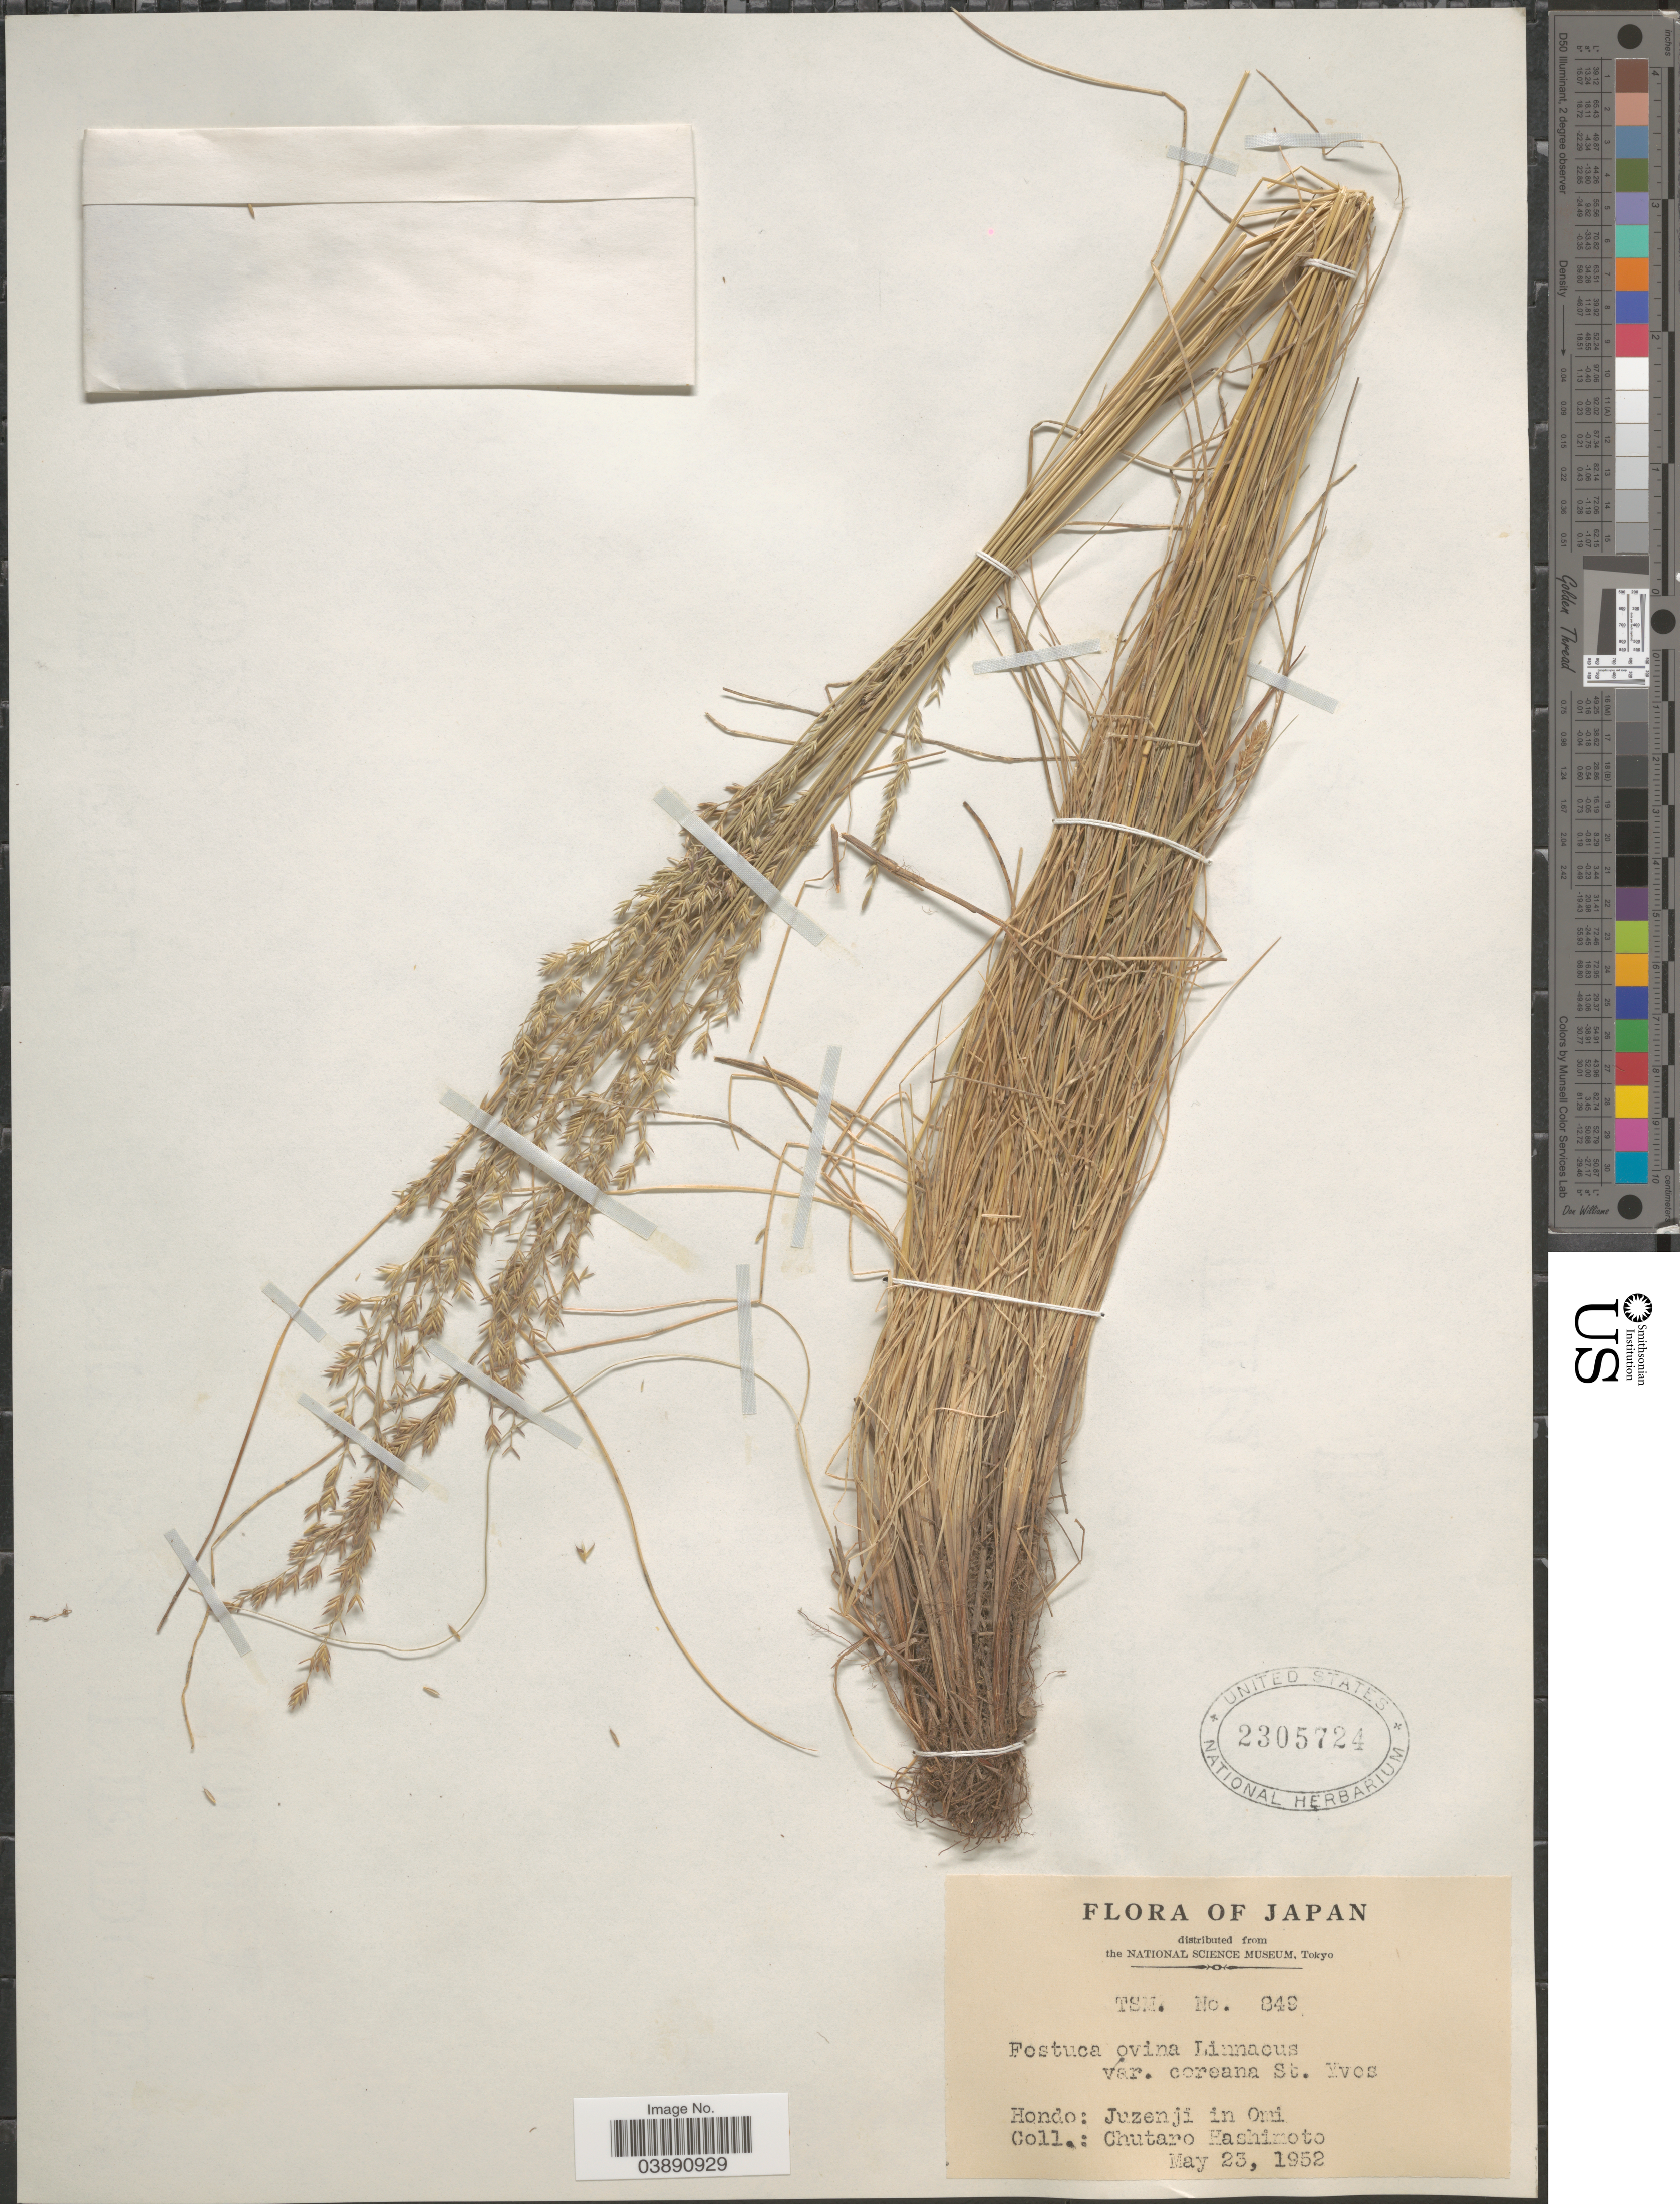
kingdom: Plantae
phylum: Tracheophyta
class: Liliopsida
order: Poales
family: Poaceae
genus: Festuca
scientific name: Festuca ovina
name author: L.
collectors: C. Hashimoto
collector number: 849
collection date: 1952-05-23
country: Japan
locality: Hondo: Juzenji in Omi.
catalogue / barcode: US 2305724